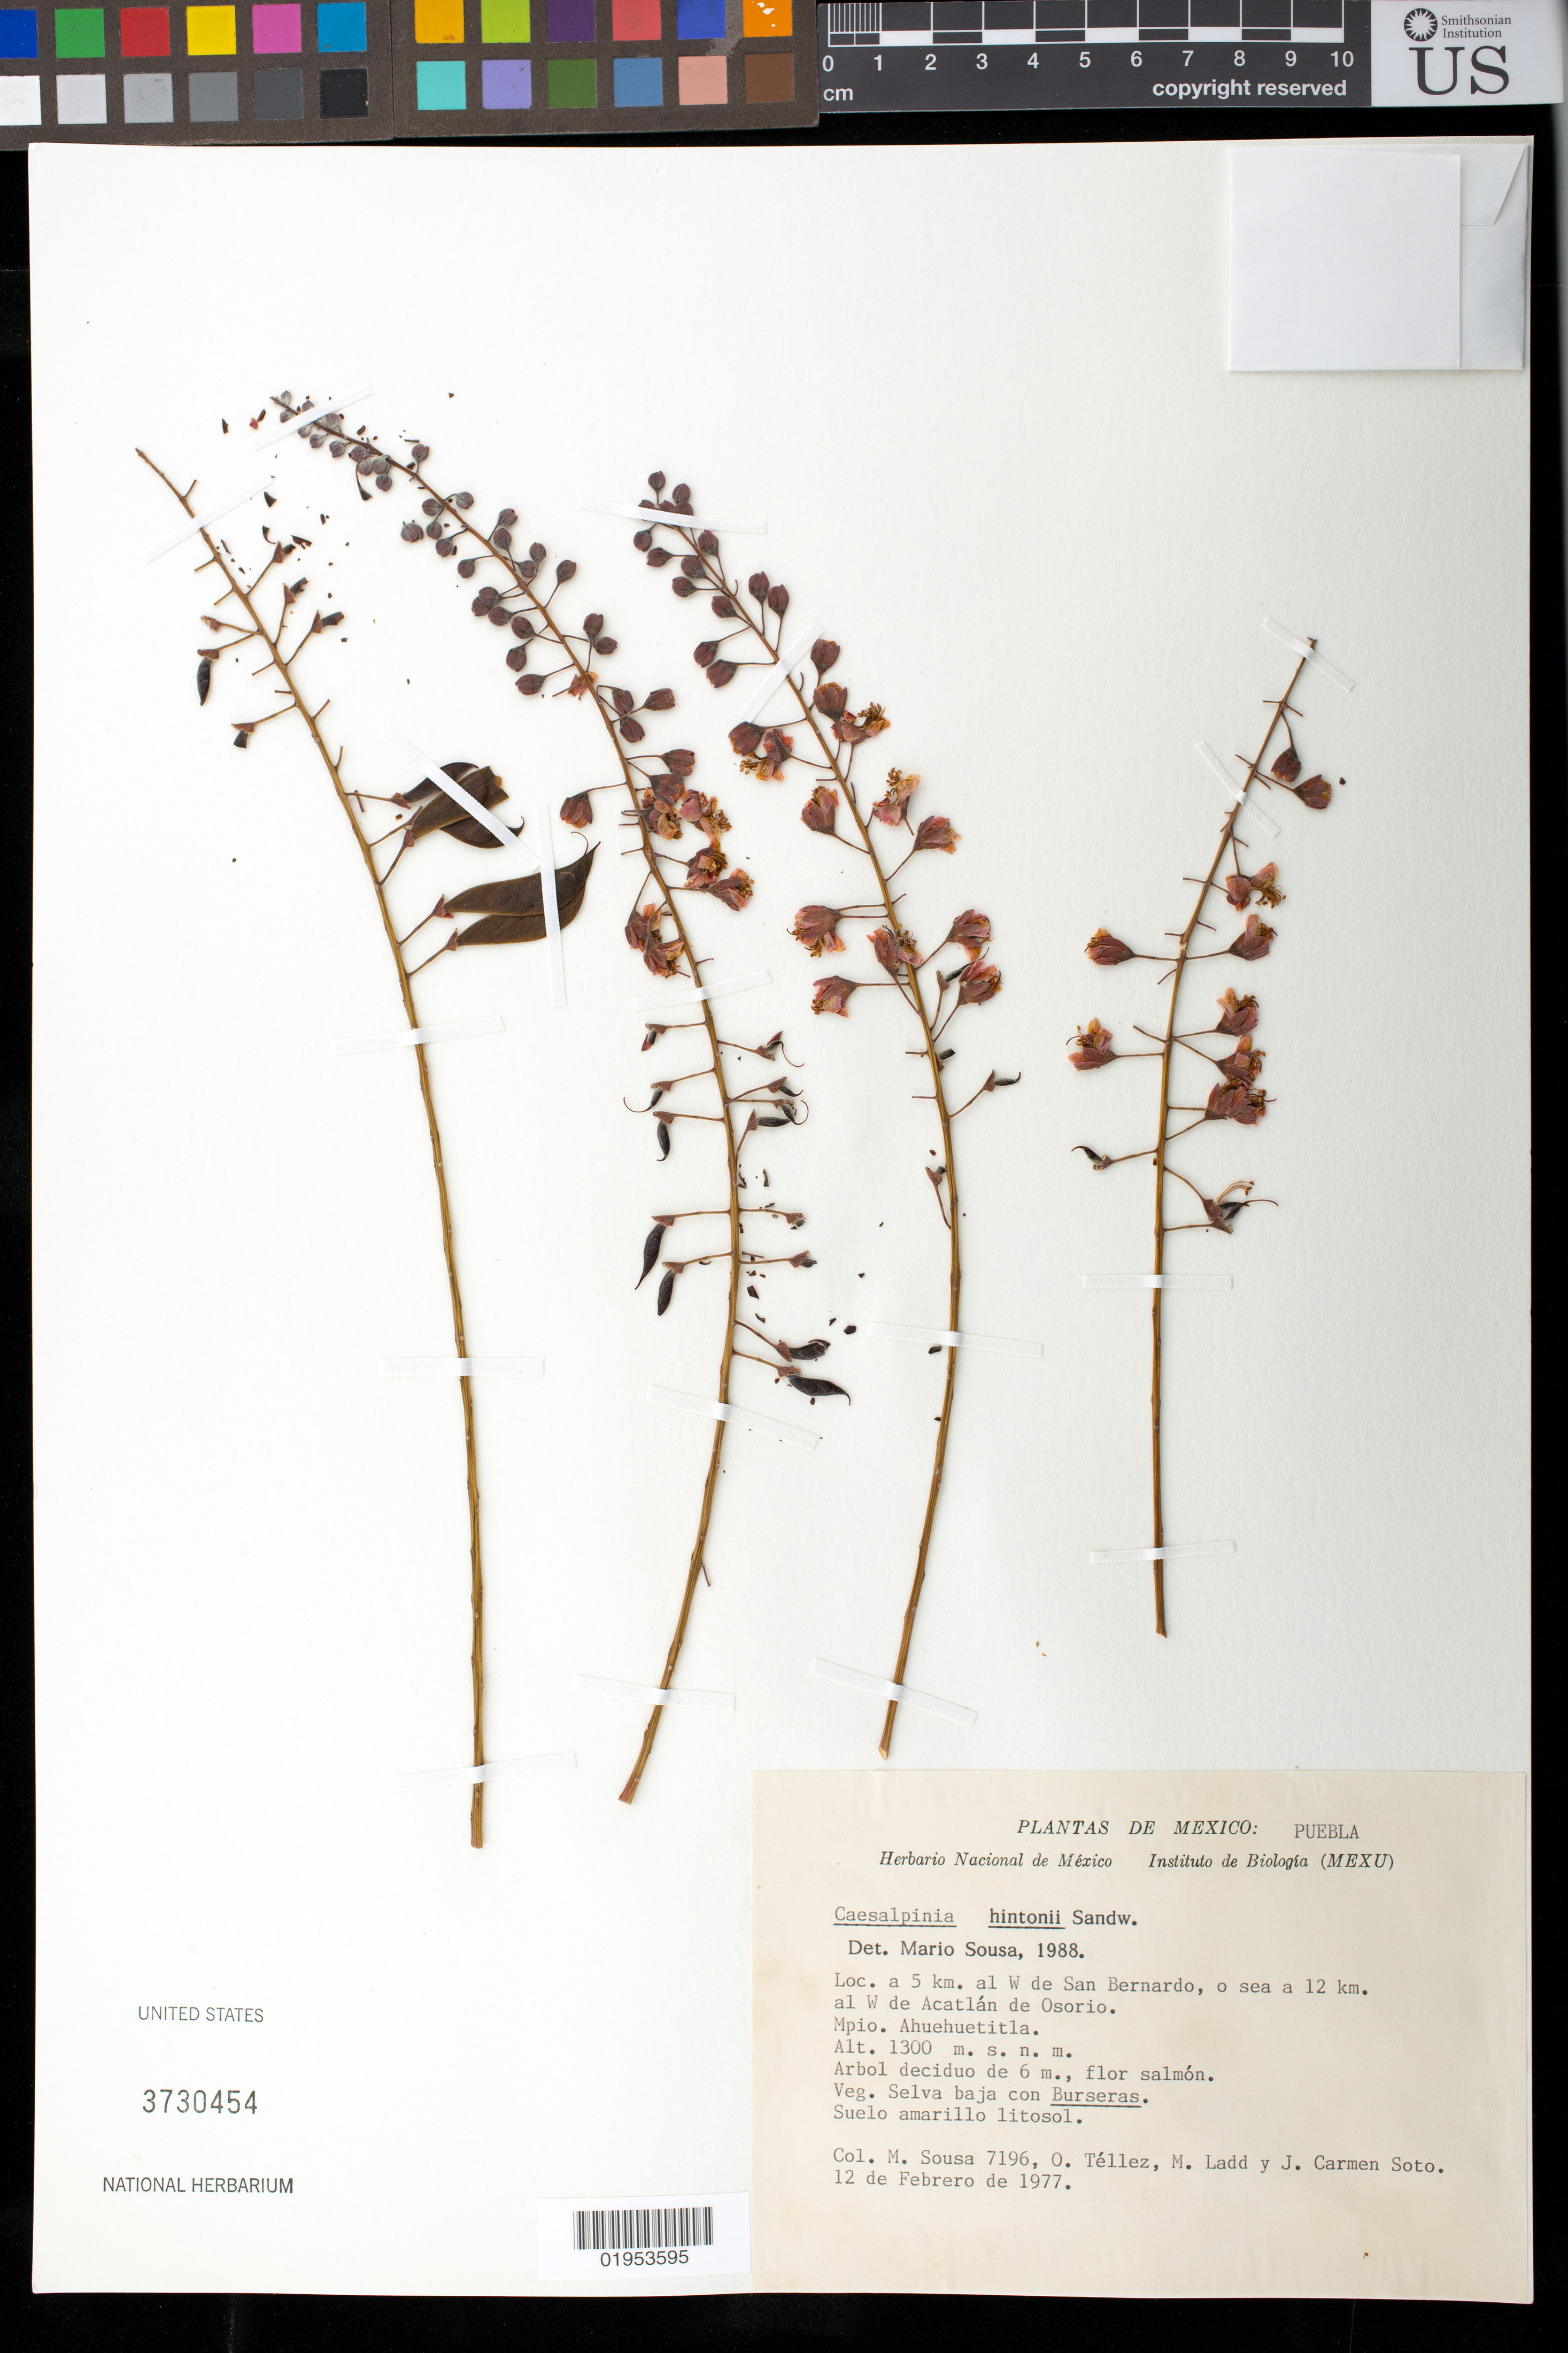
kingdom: Plantae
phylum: Tracheophyta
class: Magnoliopsida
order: Fabales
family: Fabaceae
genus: Erythrostemon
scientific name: Erythrostemon hintonii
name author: (Sandwith) Gagnon & G.P. Lewis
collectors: M. Sousa S., O. Téllez V., M. Ladd & J. C. Soto Núñez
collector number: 7196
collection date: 1977-02-12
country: Mexico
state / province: Puebla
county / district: Ahuehuetitla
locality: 5 km al W de San Bernardo, o sea a 12 km al W de Acatlán de Osorio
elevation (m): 1300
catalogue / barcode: US 3730454